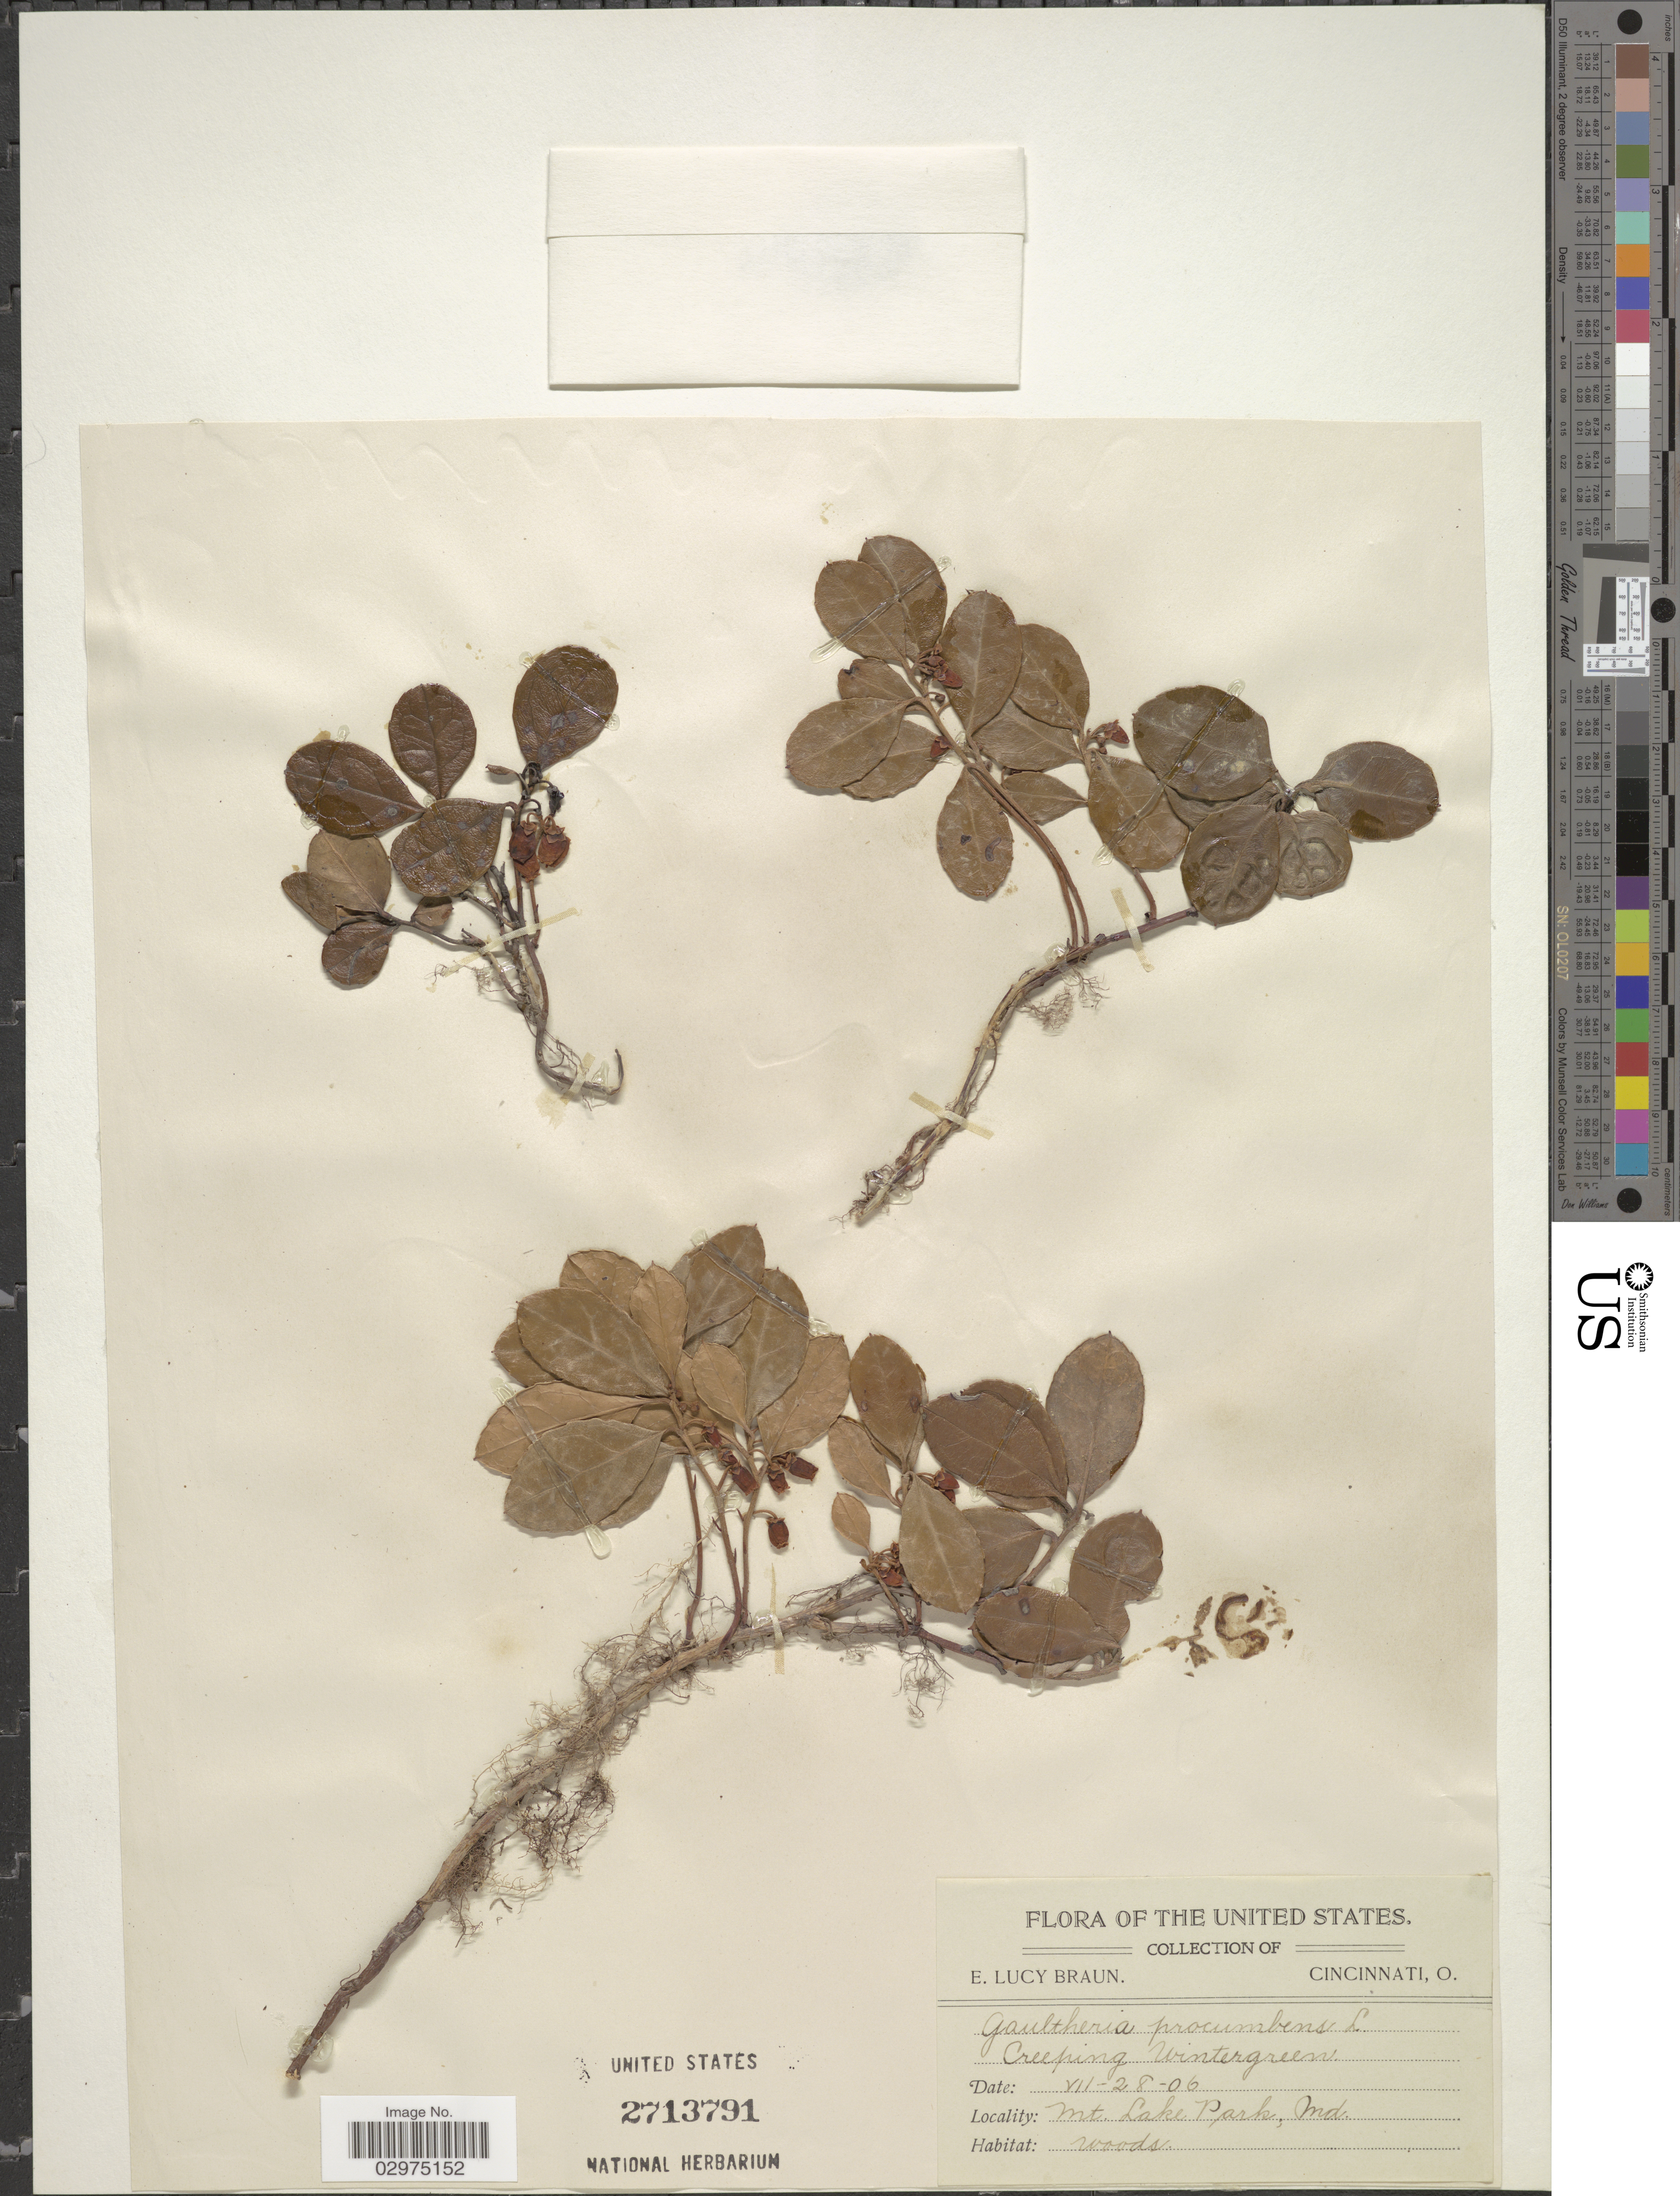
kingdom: Plantae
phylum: Tracheophyta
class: Magnoliopsida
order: Ericales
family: Ericaceae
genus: Gaultheria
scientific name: Gaultheria procumbens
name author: L.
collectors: E. L. Braun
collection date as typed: Transcribed d/m/y: 28/7/06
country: United States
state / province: Indiana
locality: Mt. Lake Park.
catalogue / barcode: US 2713791